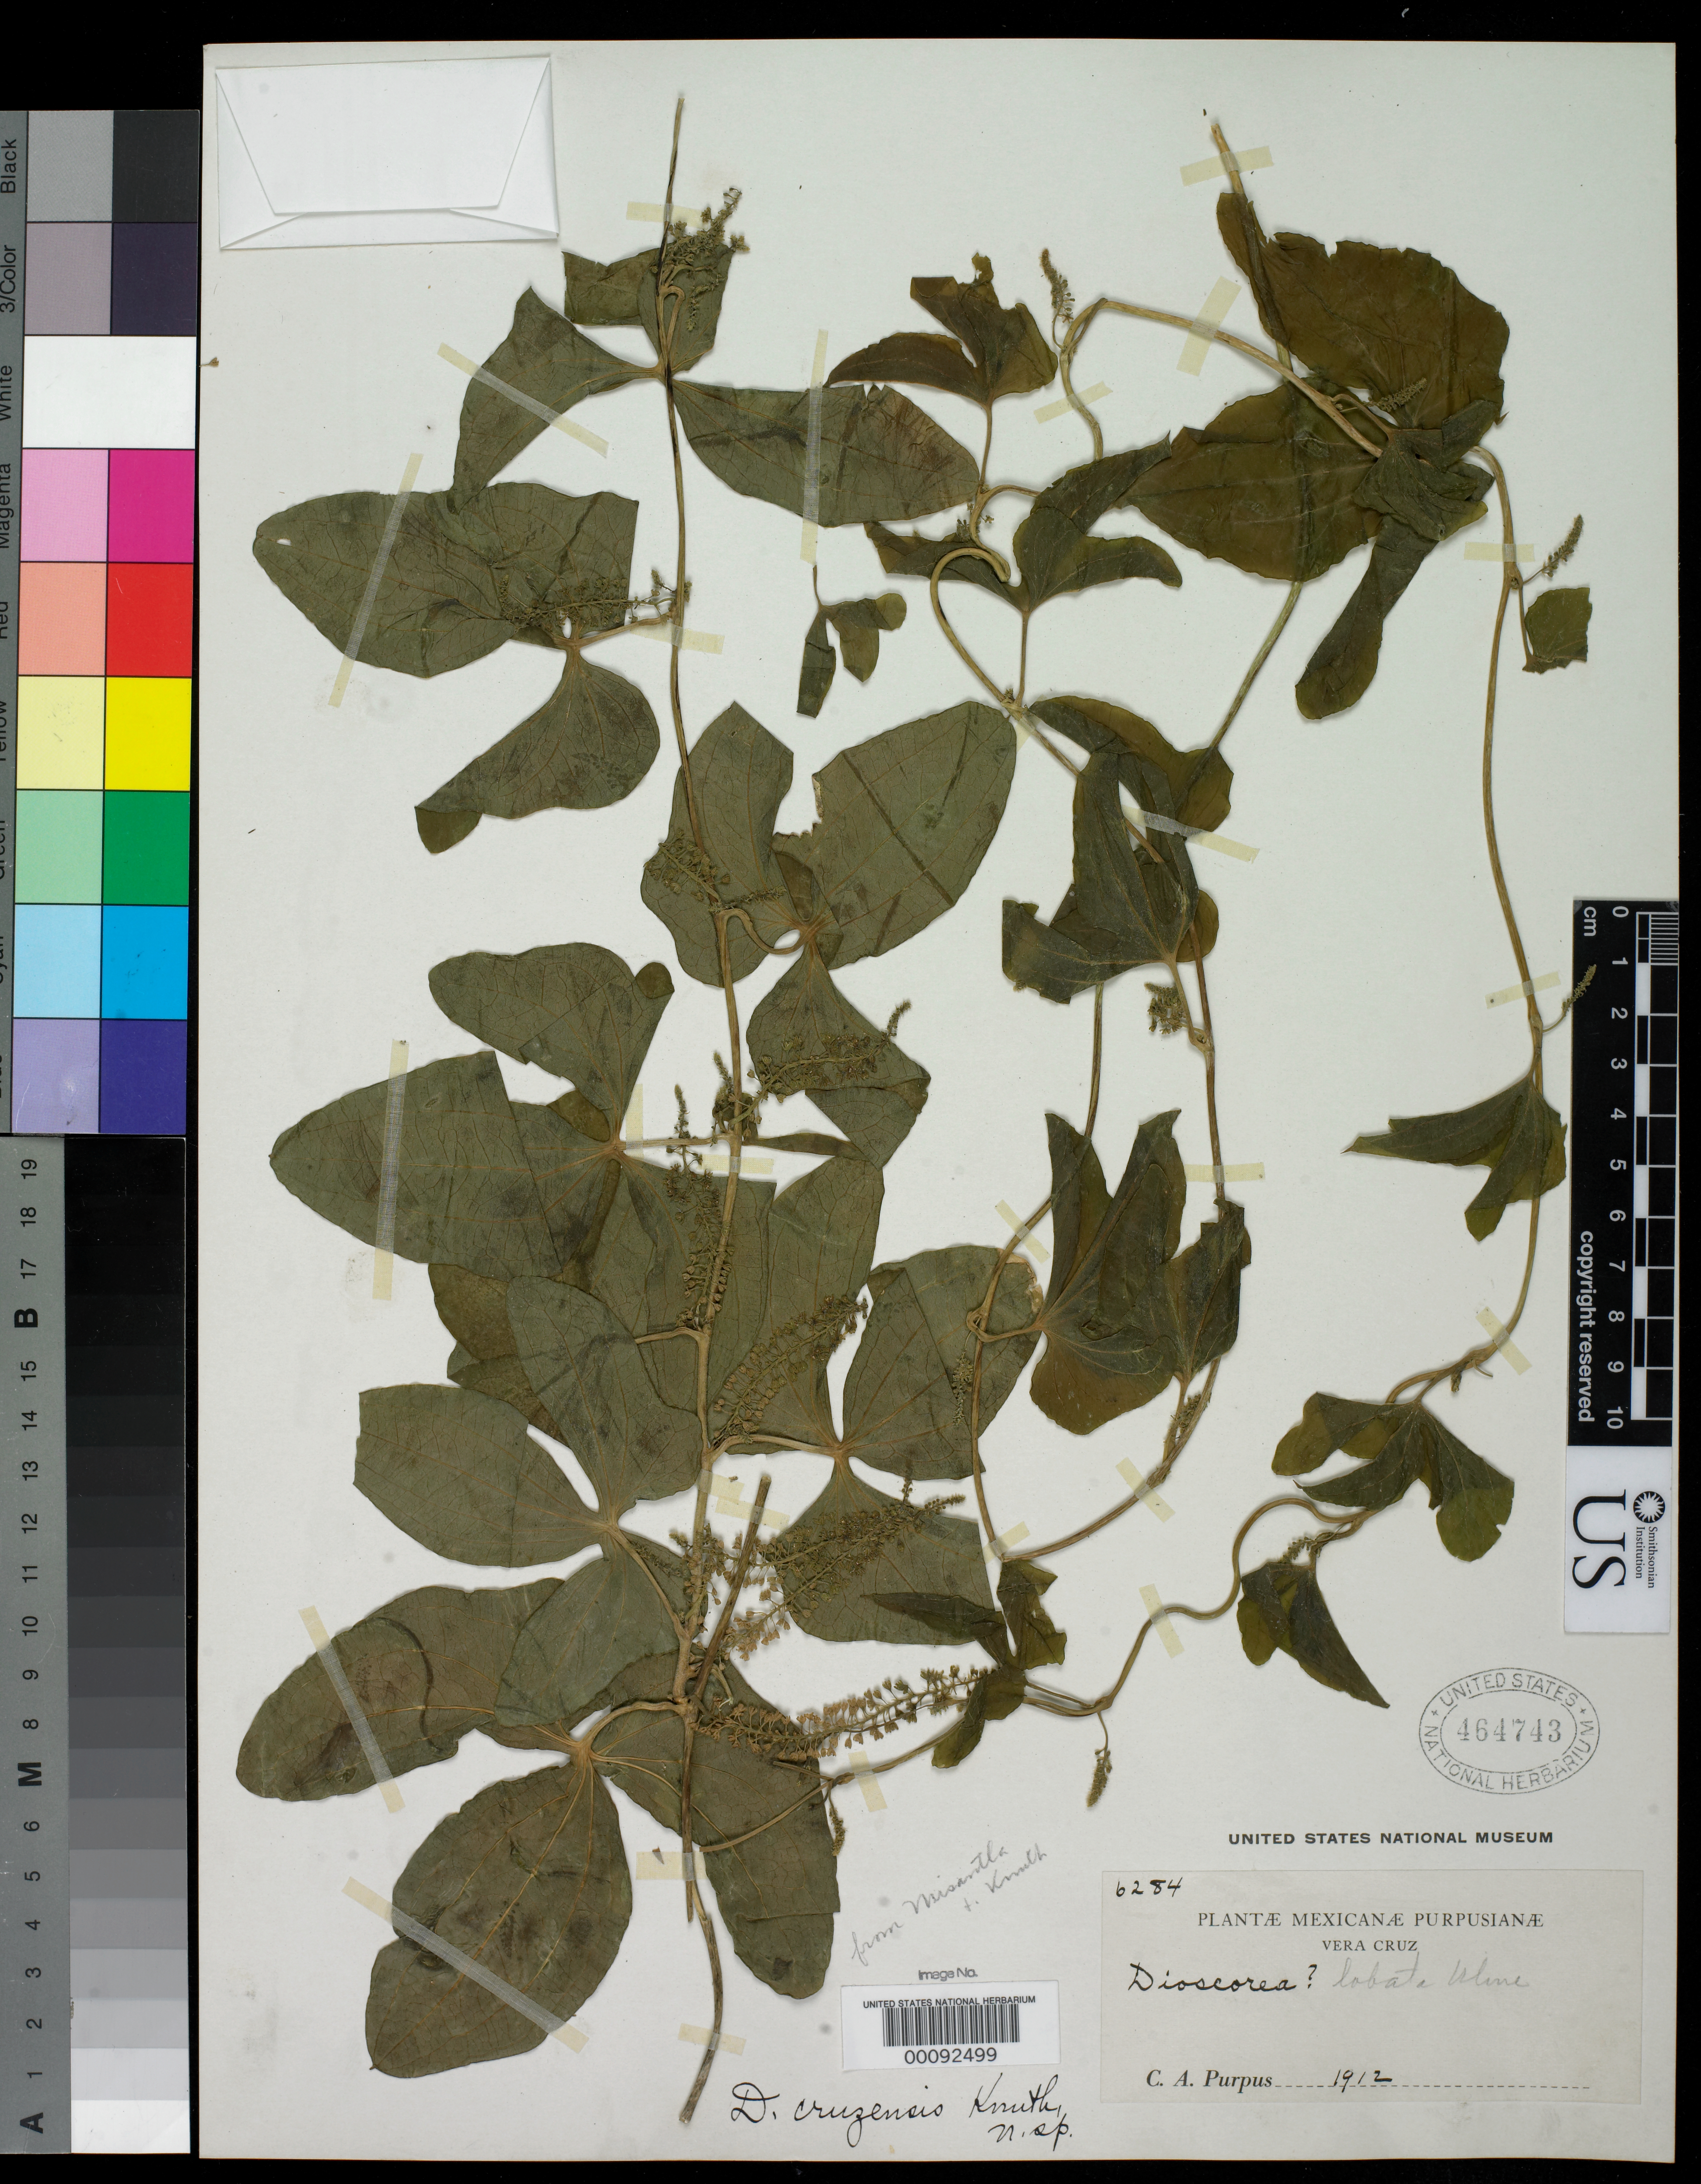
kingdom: Plantae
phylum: Tracheophyta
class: Liliopsida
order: Dioscoreales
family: Dioscoreaceae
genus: Dioscorea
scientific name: Dioscorea cruzensis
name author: R. Knuth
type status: Isotype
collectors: C. A. Purpus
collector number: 6284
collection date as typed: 1912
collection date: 1912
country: Mexico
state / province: Veracruz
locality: Misantla.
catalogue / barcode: US 464743